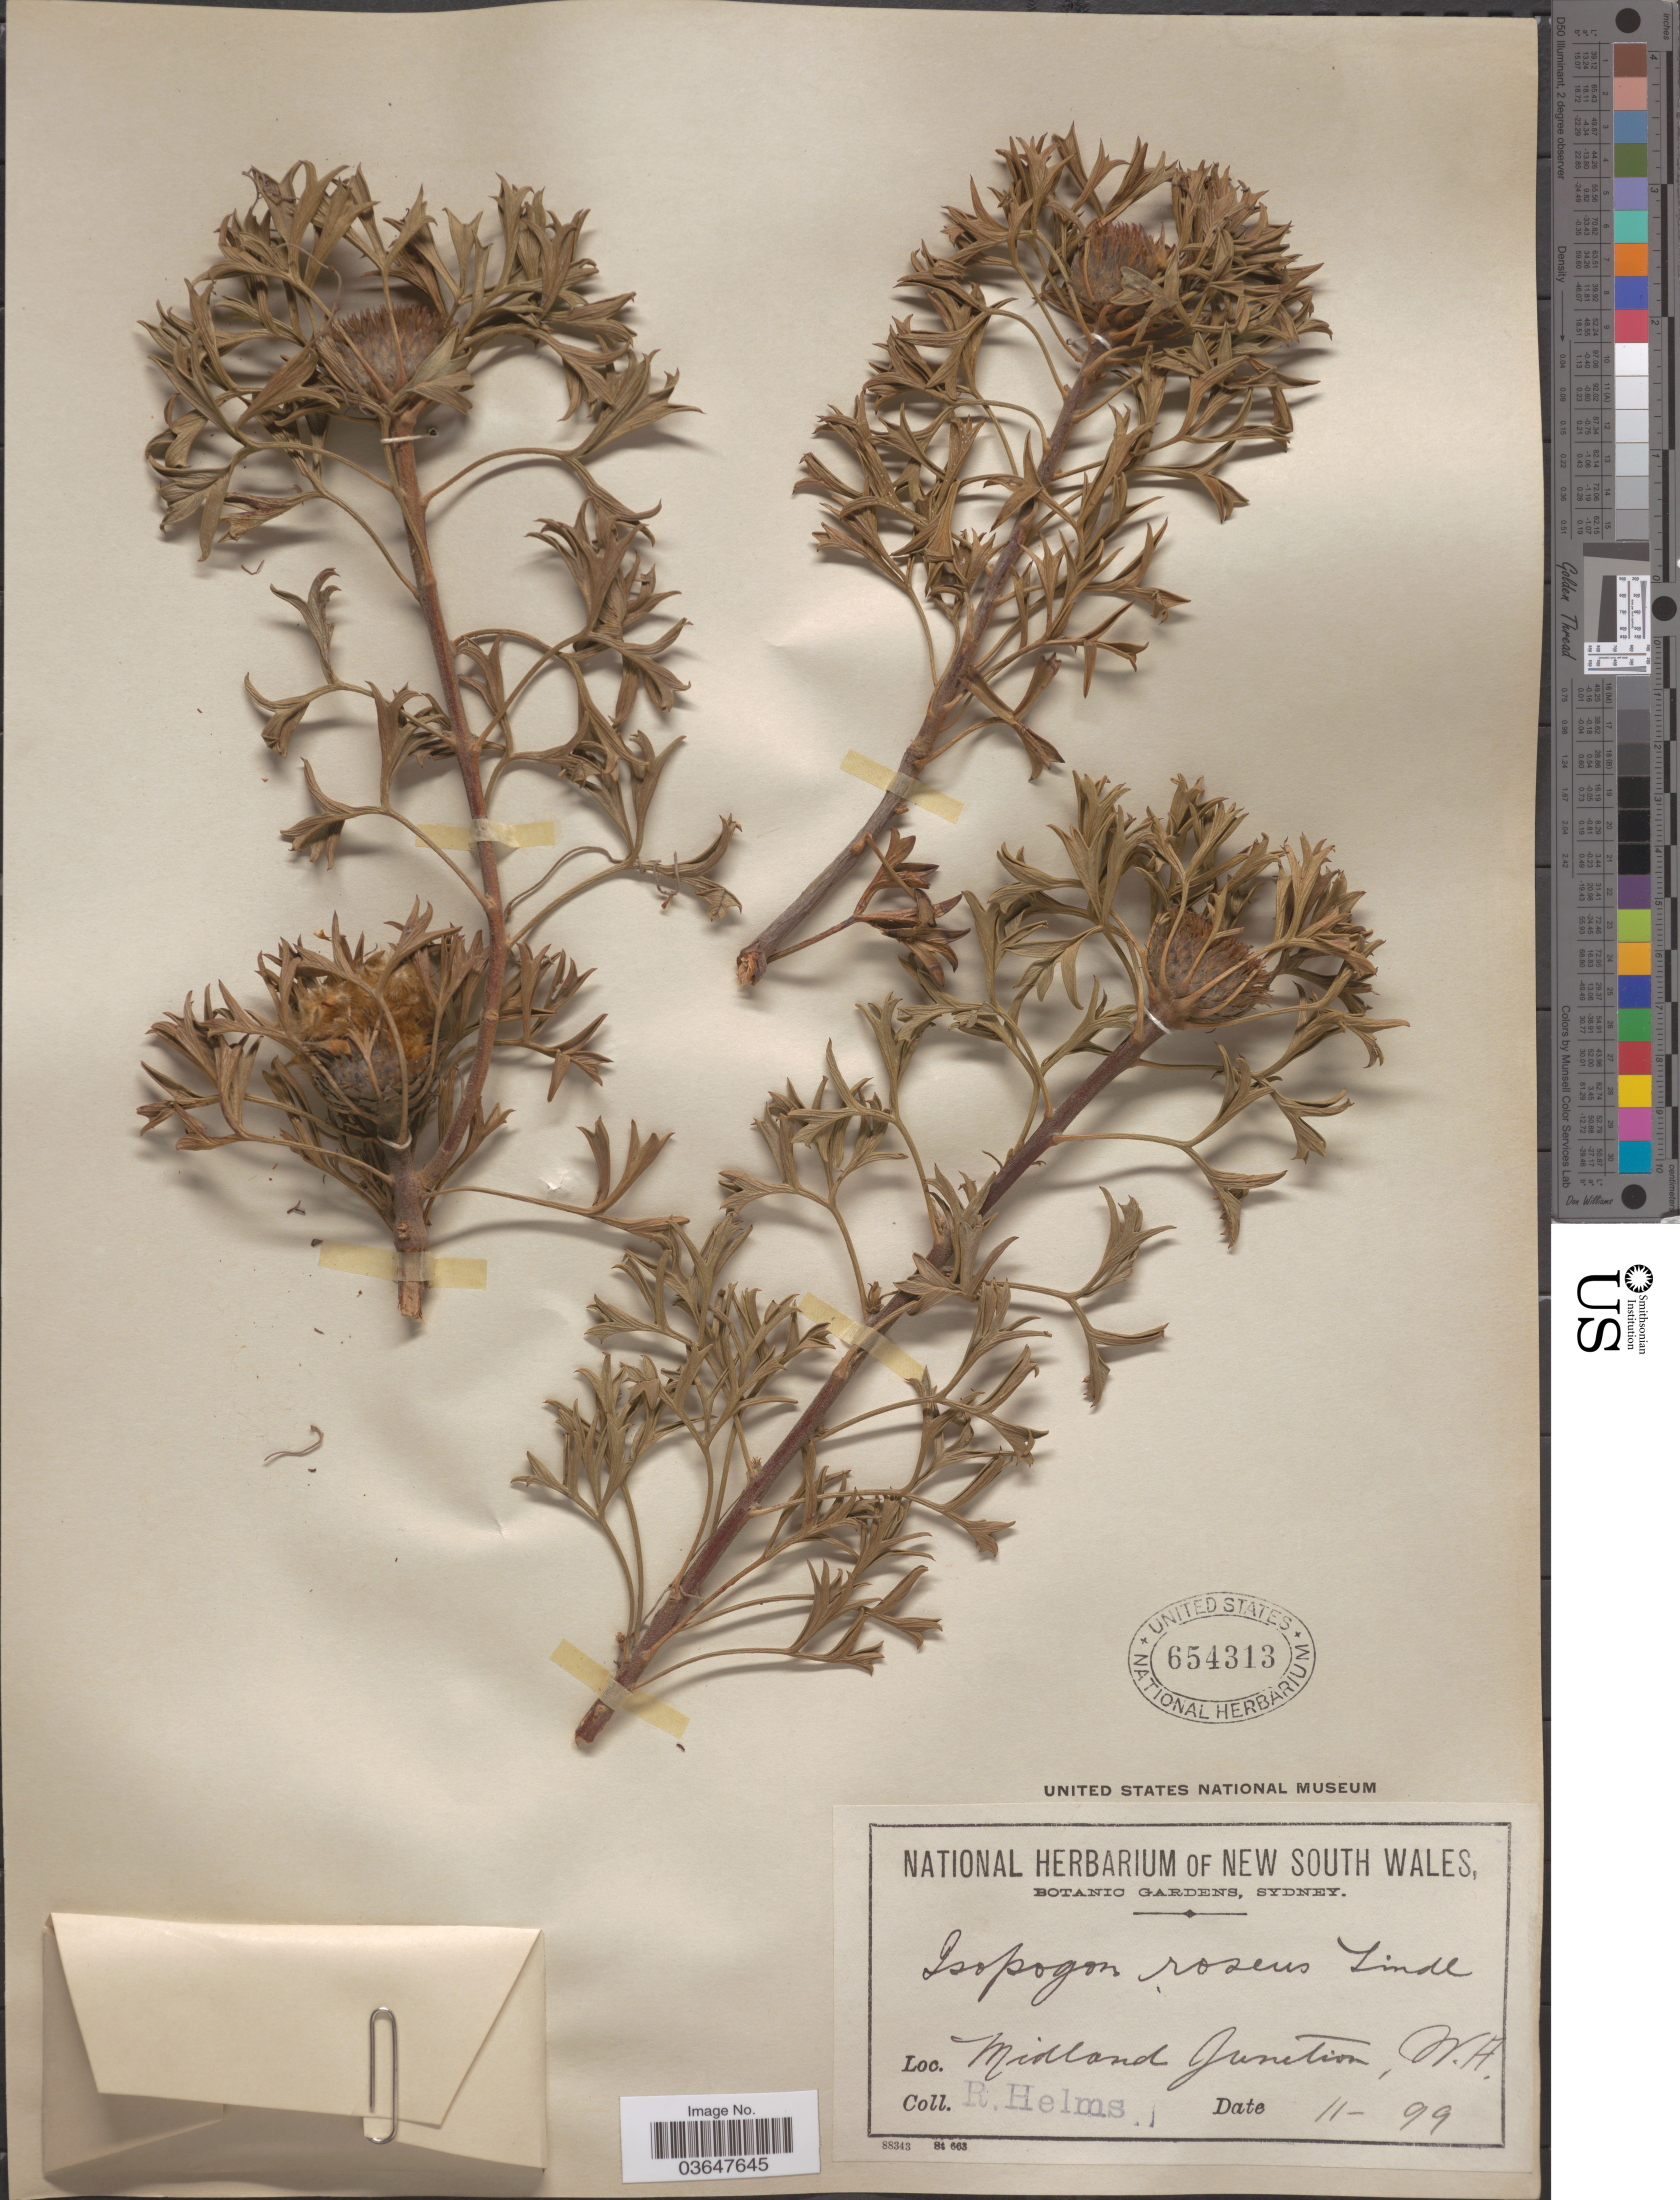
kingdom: Plantae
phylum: Tracheophyta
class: Magnoliopsida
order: Proteales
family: Proteaceae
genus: Isopogon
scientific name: Isopogon roseus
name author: Lindl.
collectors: R. Helms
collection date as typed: Transcribed d/m/y: /11/99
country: Australia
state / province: Western Australia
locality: Midland Junction, W.A.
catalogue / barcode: US 654313